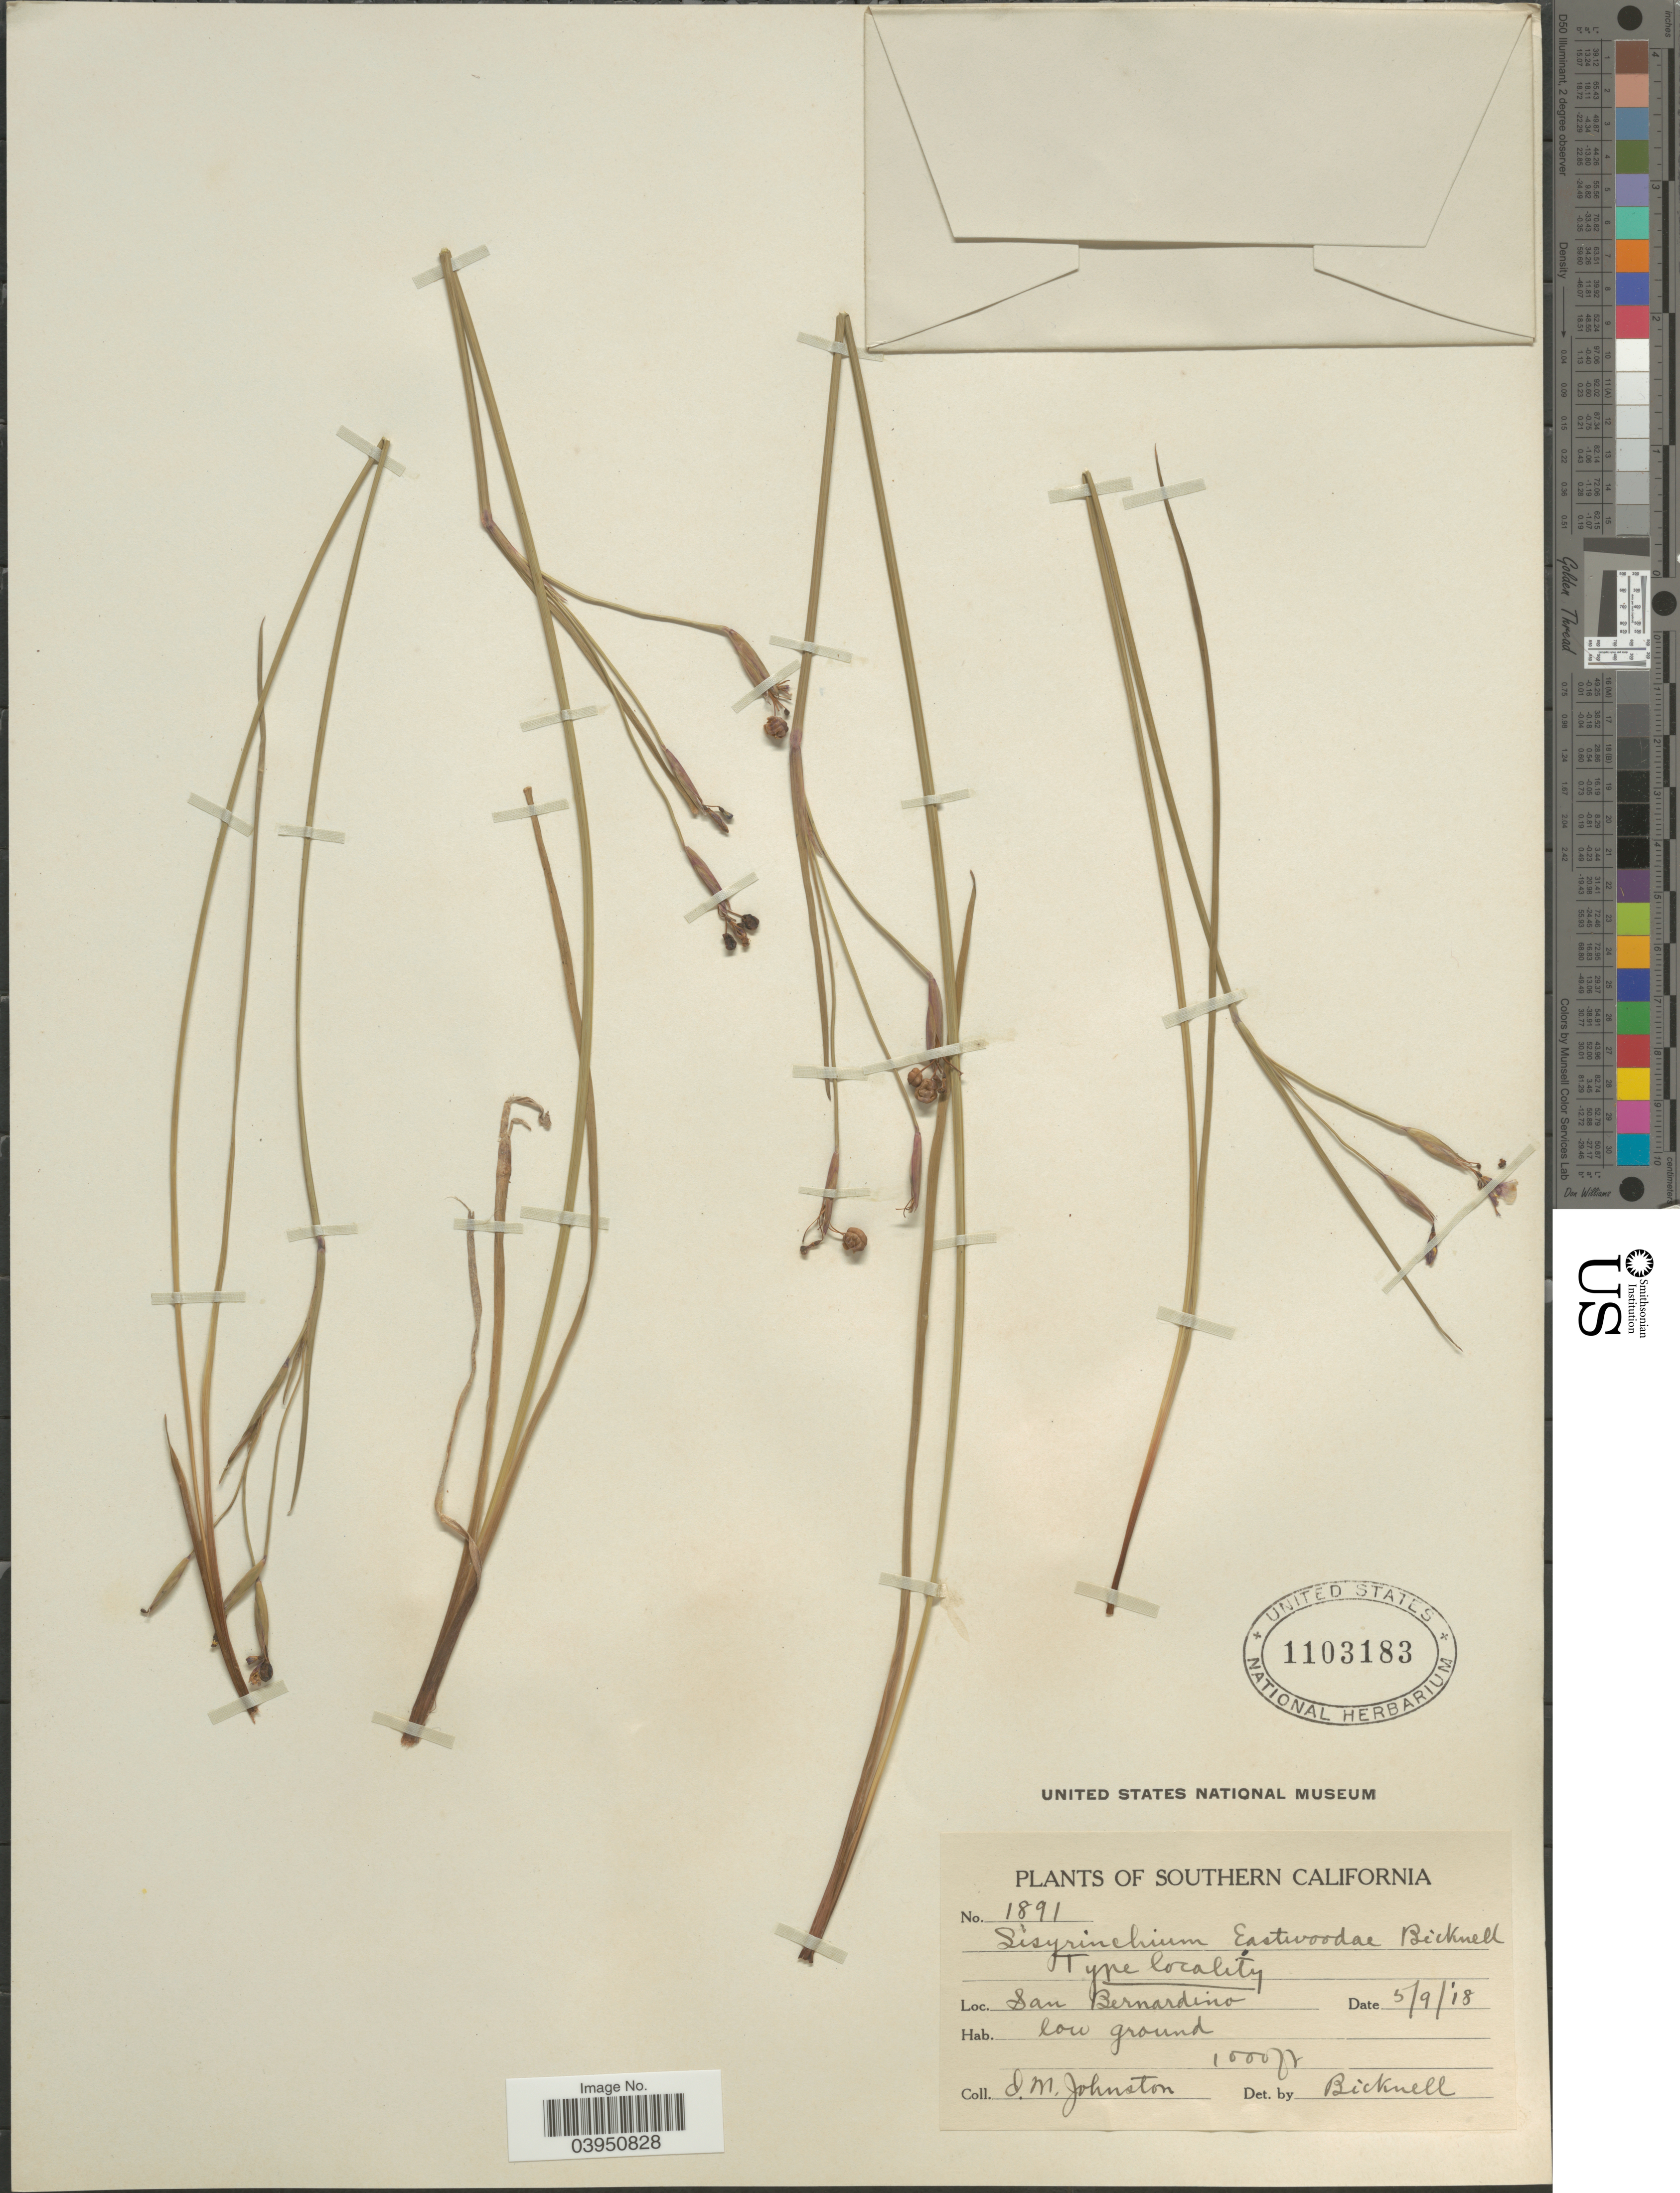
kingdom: Plantae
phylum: Tracheophyta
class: Liliopsida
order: Asparagales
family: Iridaceae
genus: Sisyrinchium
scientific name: Sisyrinchium eastwoodiae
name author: E.P. Bicknell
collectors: I.M. Johnston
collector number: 1891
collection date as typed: Transcribed d/m/y: 9/5/18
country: United States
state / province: California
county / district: San Bernardino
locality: Southern California. San Bernardino.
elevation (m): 305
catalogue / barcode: US 1103183